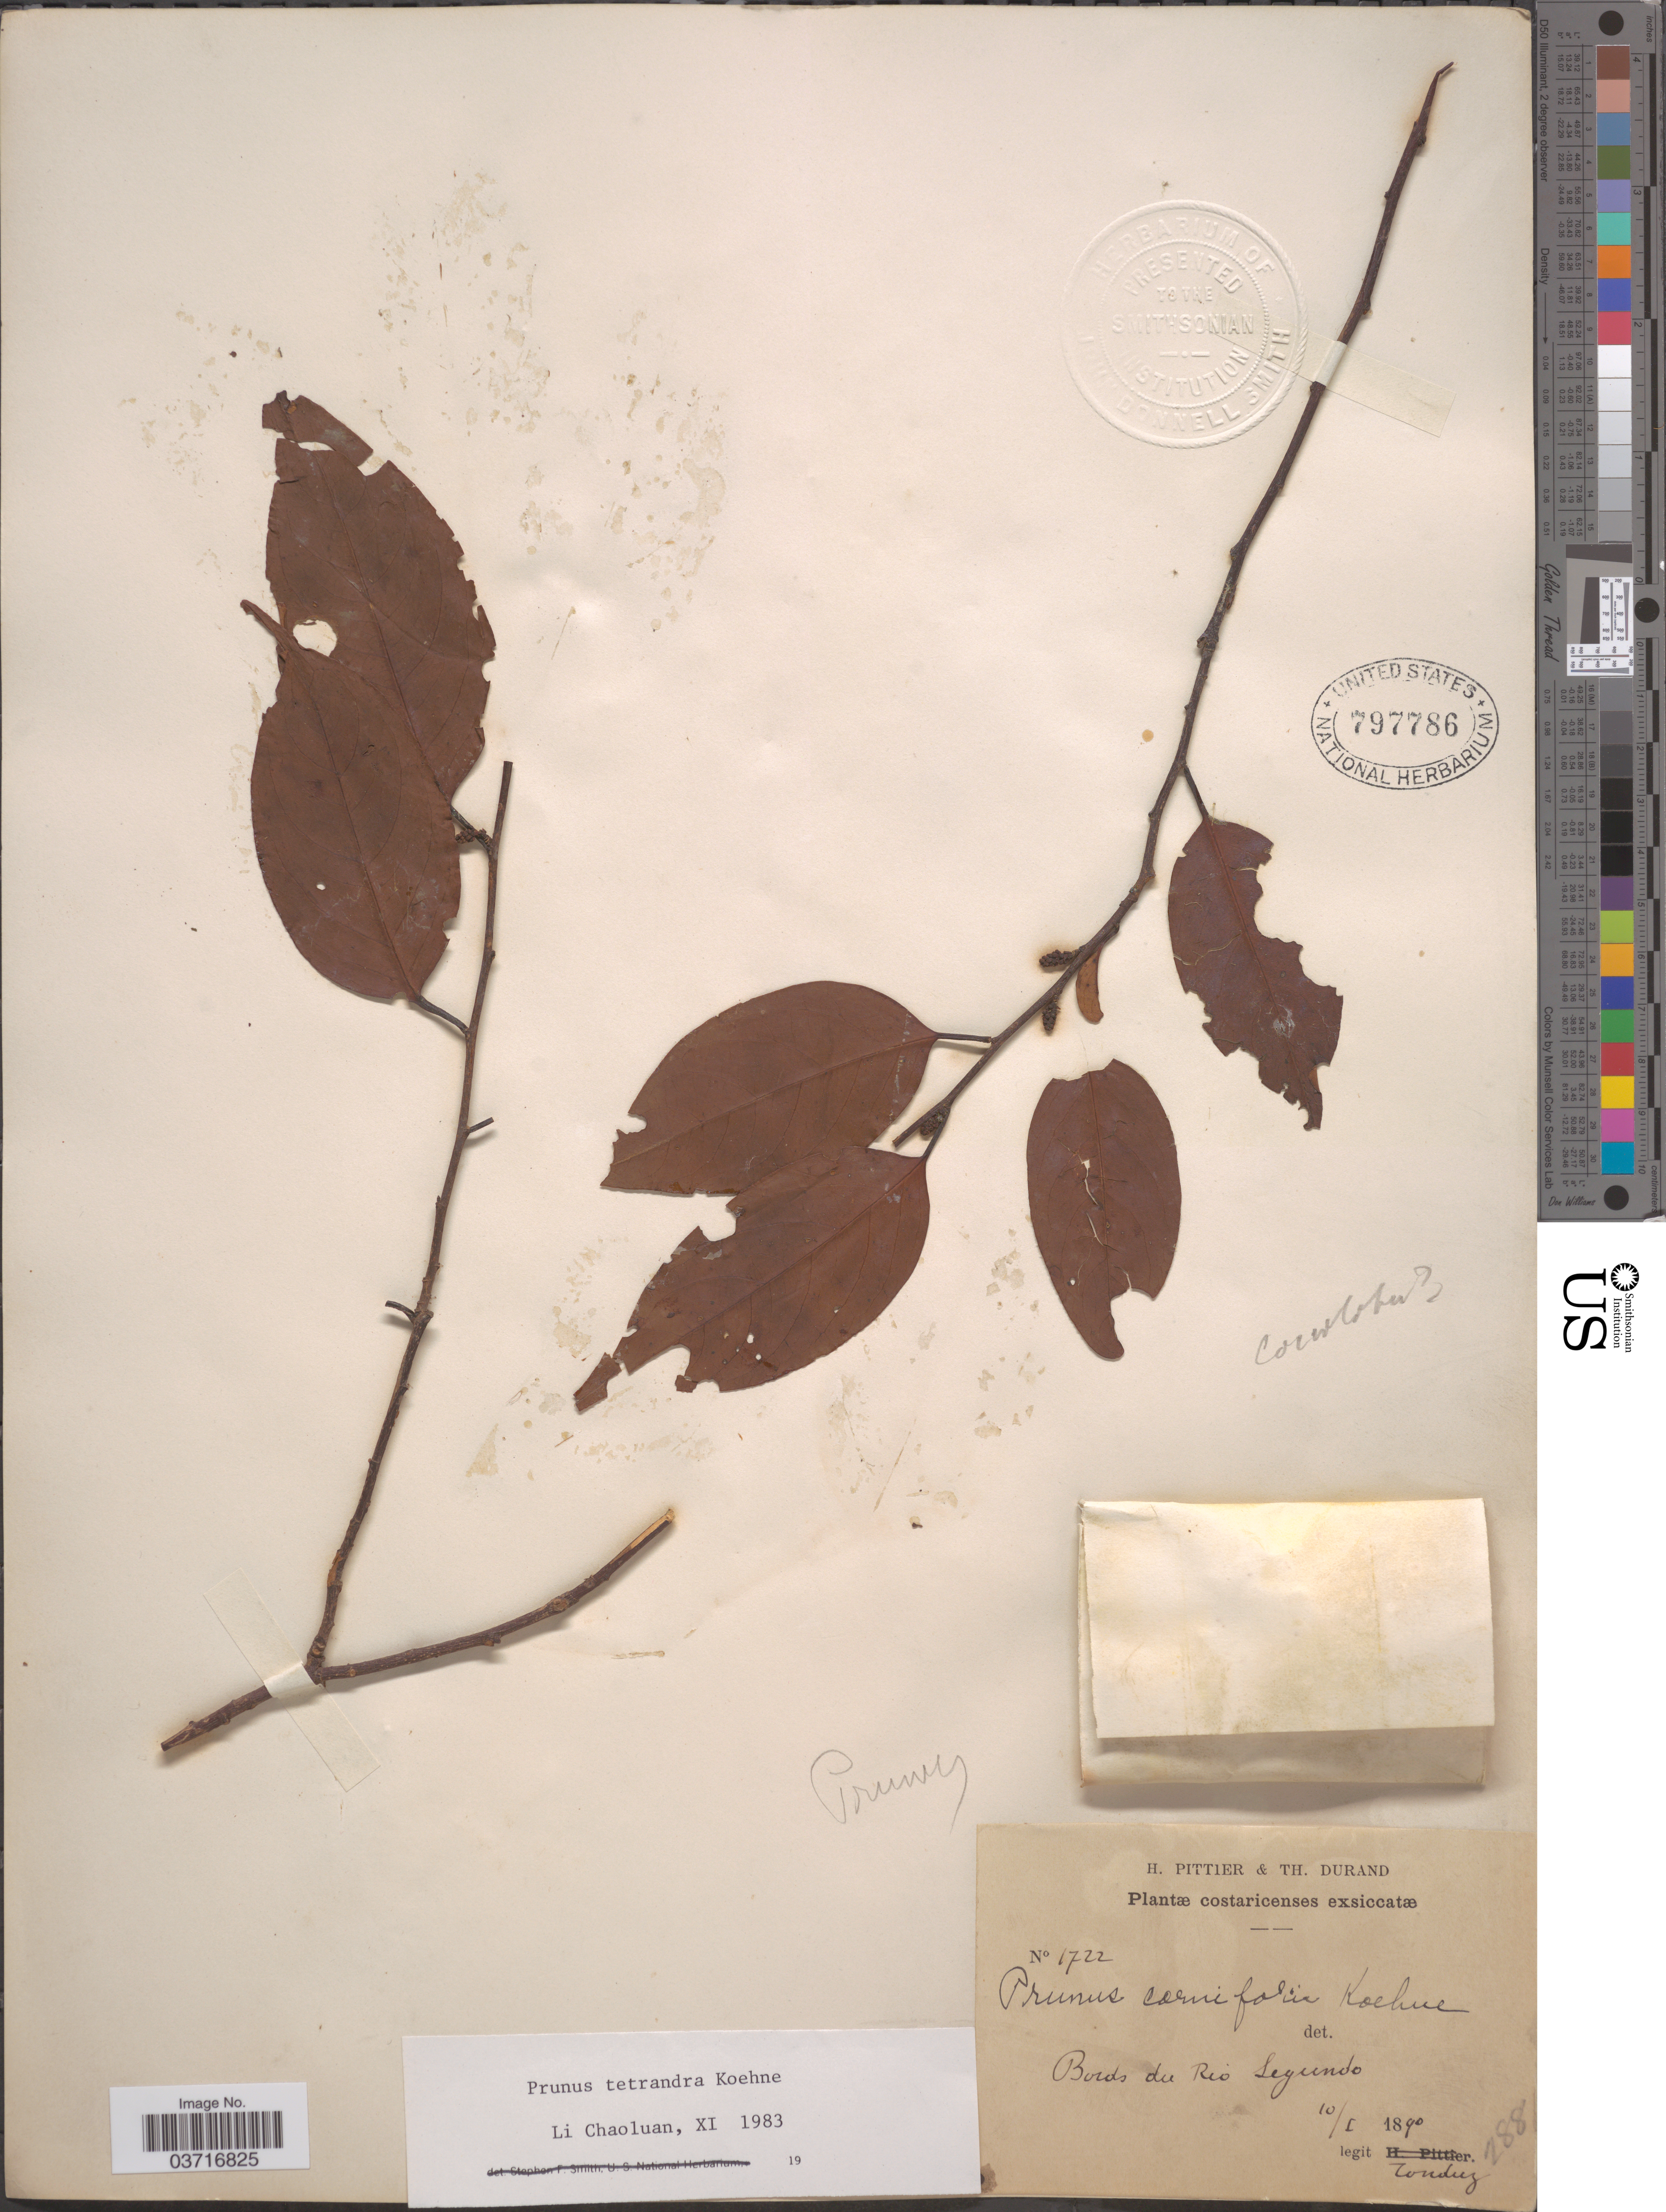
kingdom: Plantae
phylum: Tracheophyta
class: Magnoliopsida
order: Rosales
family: Rosaceae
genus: Prunus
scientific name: Prunus annularis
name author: Koehne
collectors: Tonduz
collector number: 1722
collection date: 1890-01-10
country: Costa Rica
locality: Bords du Rio Segundo.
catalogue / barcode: US 797786